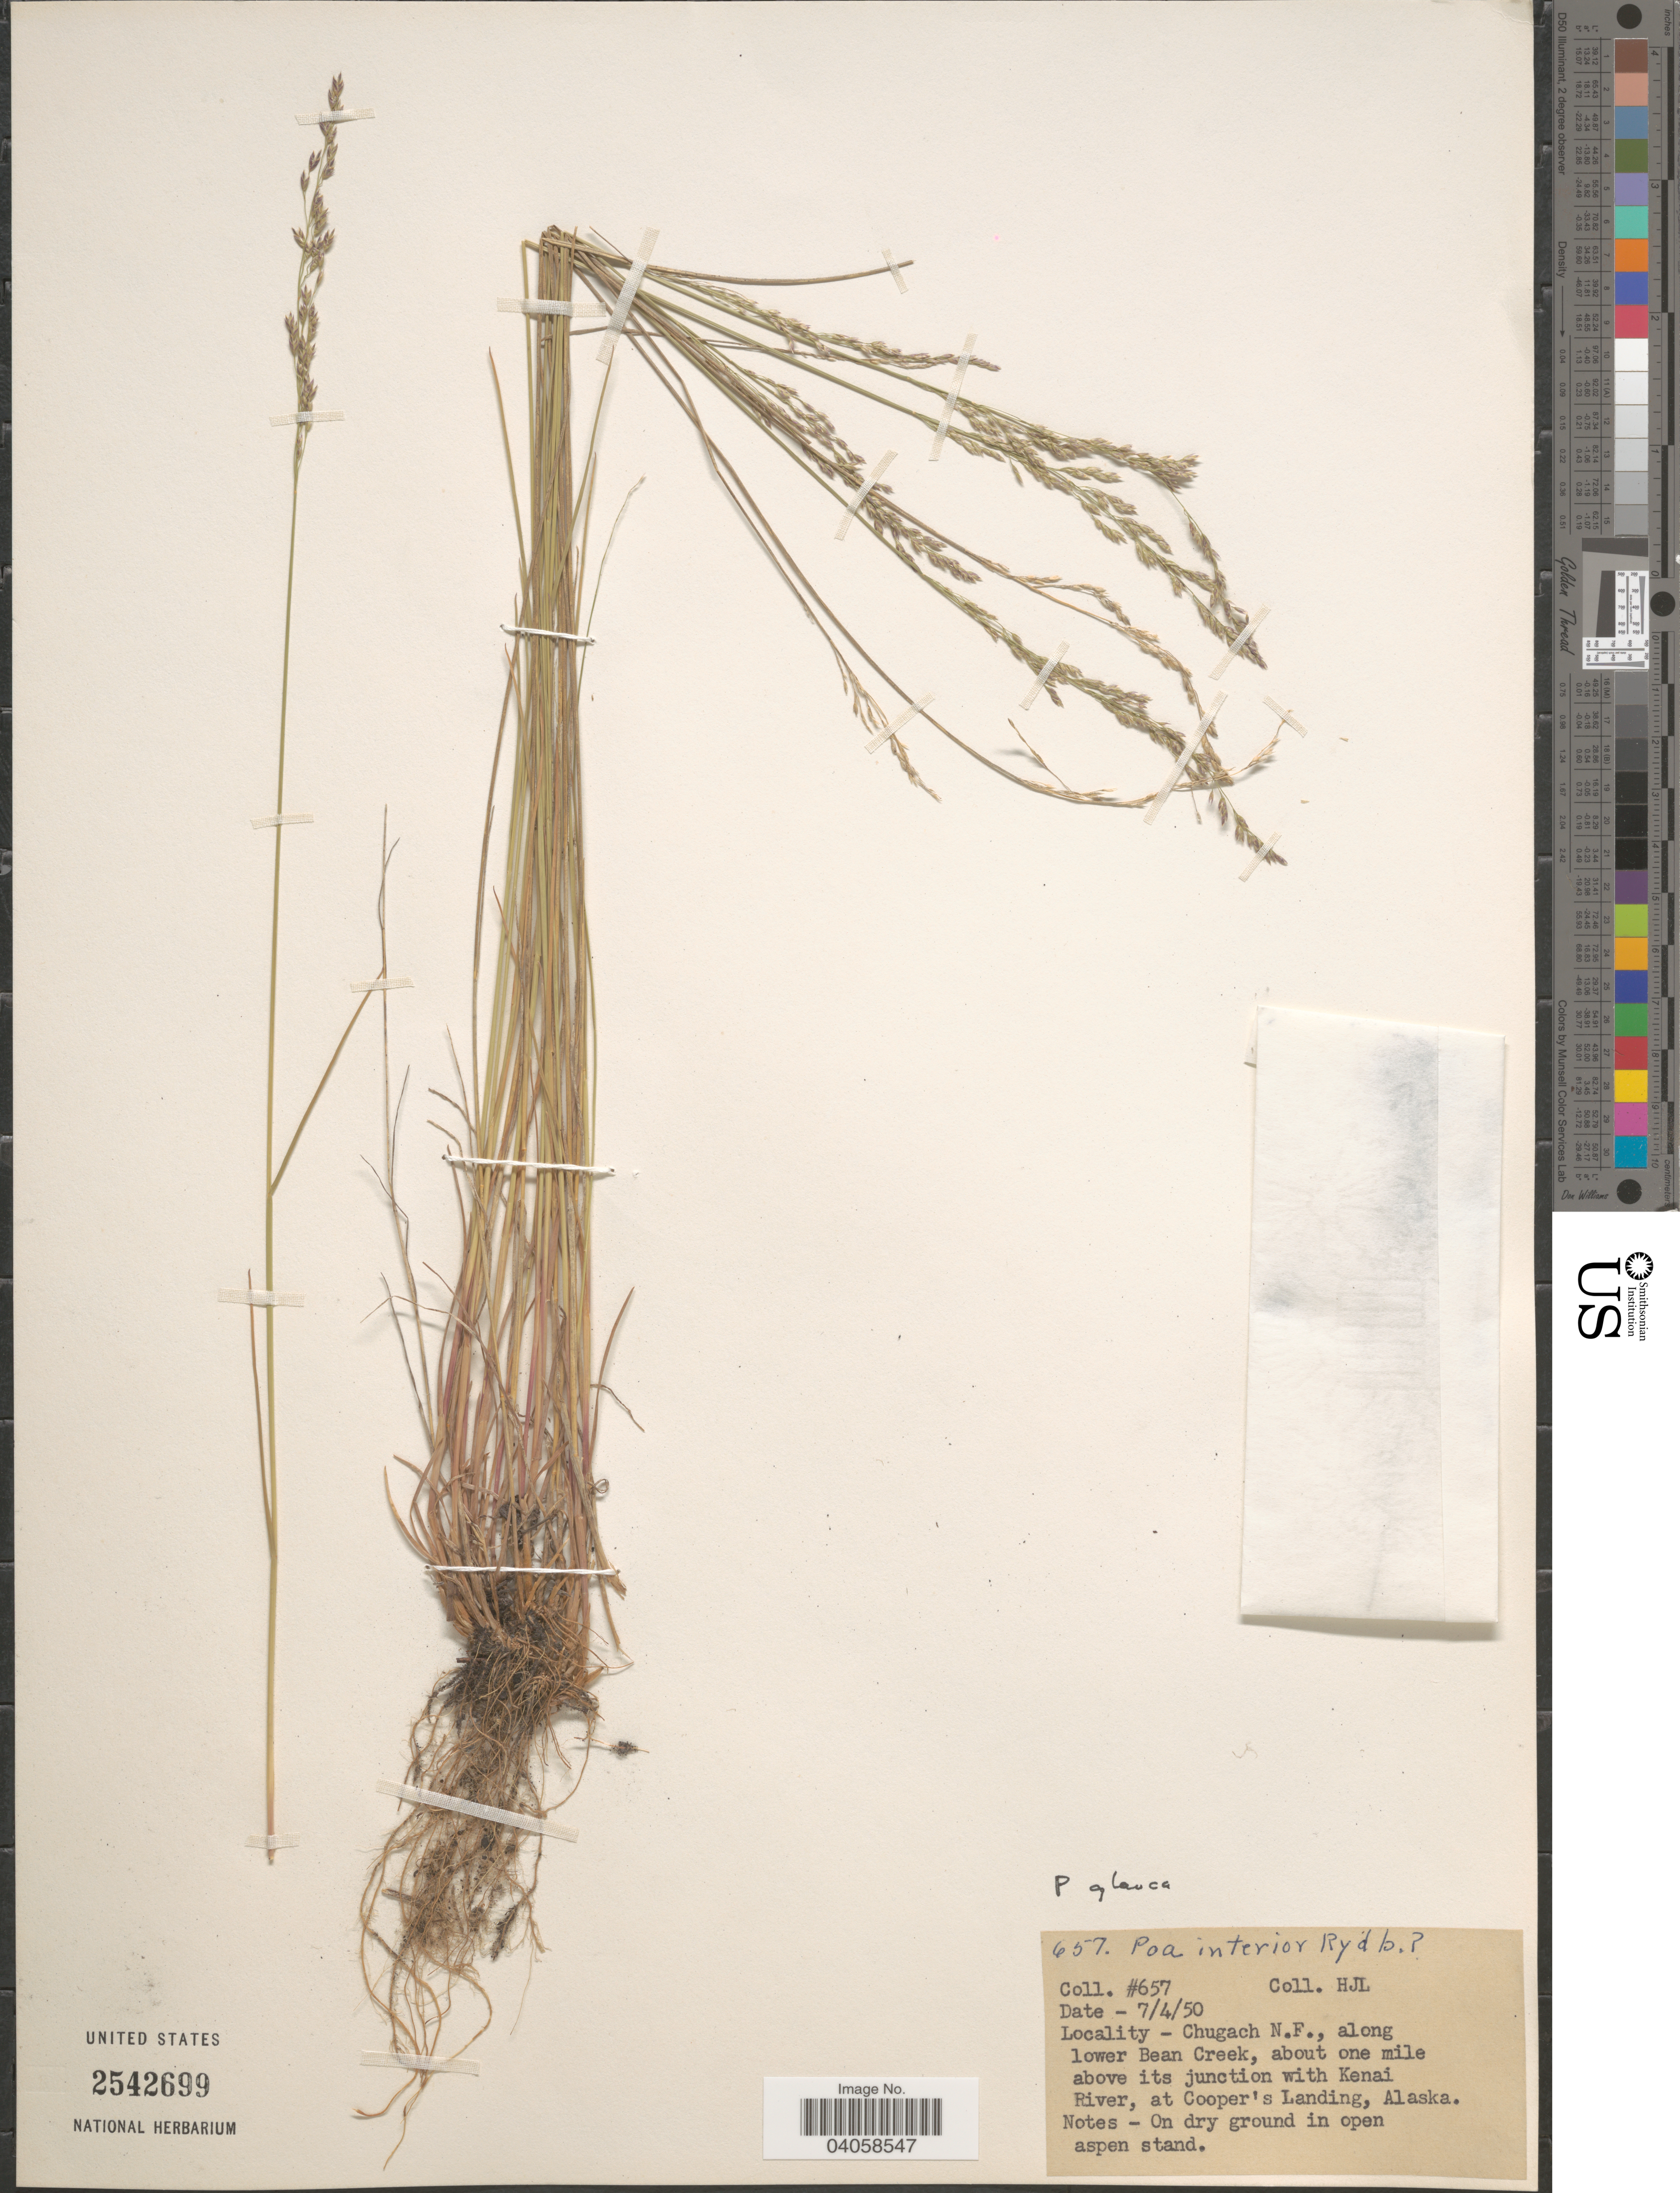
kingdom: Plantae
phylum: Tracheophyta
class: Liliopsida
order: Poales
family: Poaceae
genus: Poa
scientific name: Poa glauca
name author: Vahl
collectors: H. J. L.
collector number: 657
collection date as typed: Transcribed d/m/y: 4/7/50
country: United States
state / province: Alaska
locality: Chugach N.F., along lower Bean Creek, about one mile above its junction with Kenai River, at Cooper's Landing.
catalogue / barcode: US 2542699